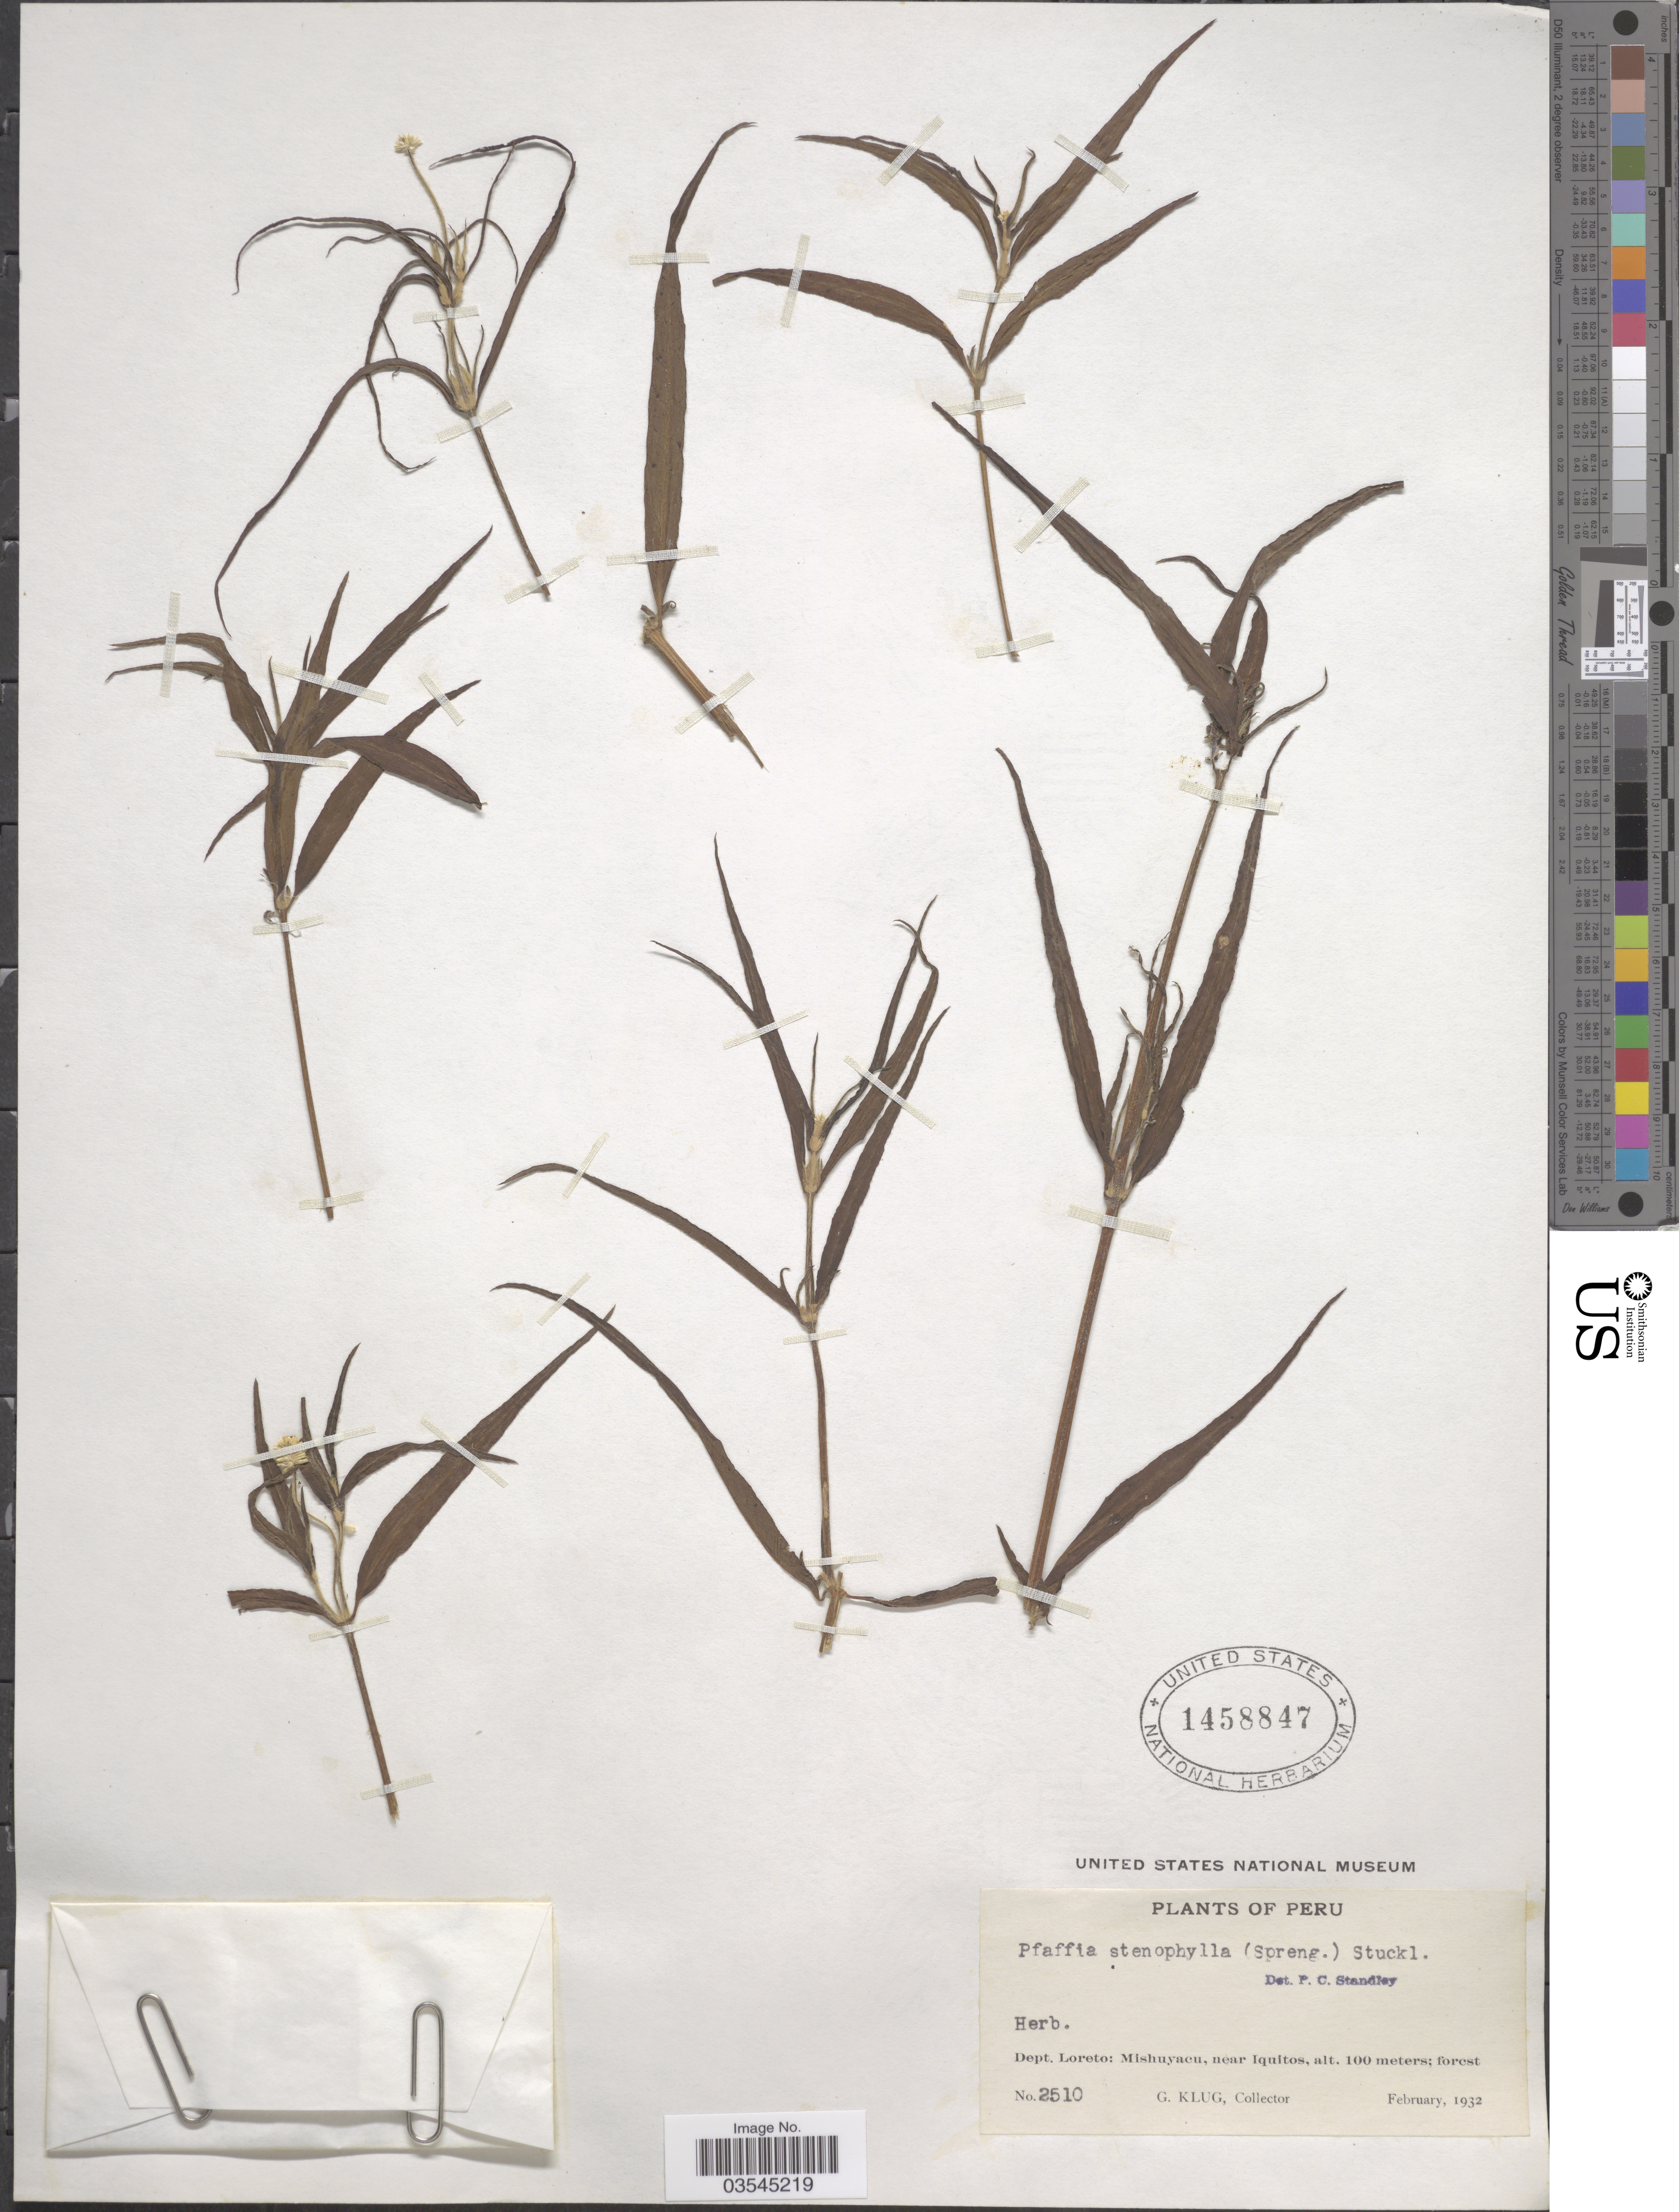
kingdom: Plantae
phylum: Tracheophyta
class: Magnoliopsida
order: Caryophyllales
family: Amaranthaceae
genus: Pfaffia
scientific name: Pfaffia glomerata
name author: (Spreng.) Pedersen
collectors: G. Klug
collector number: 2510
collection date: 1932-02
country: Peru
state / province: Loreto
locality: Dept. Loreto: Mishuyacu, near Iquitos.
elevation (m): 100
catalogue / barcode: US 1458847